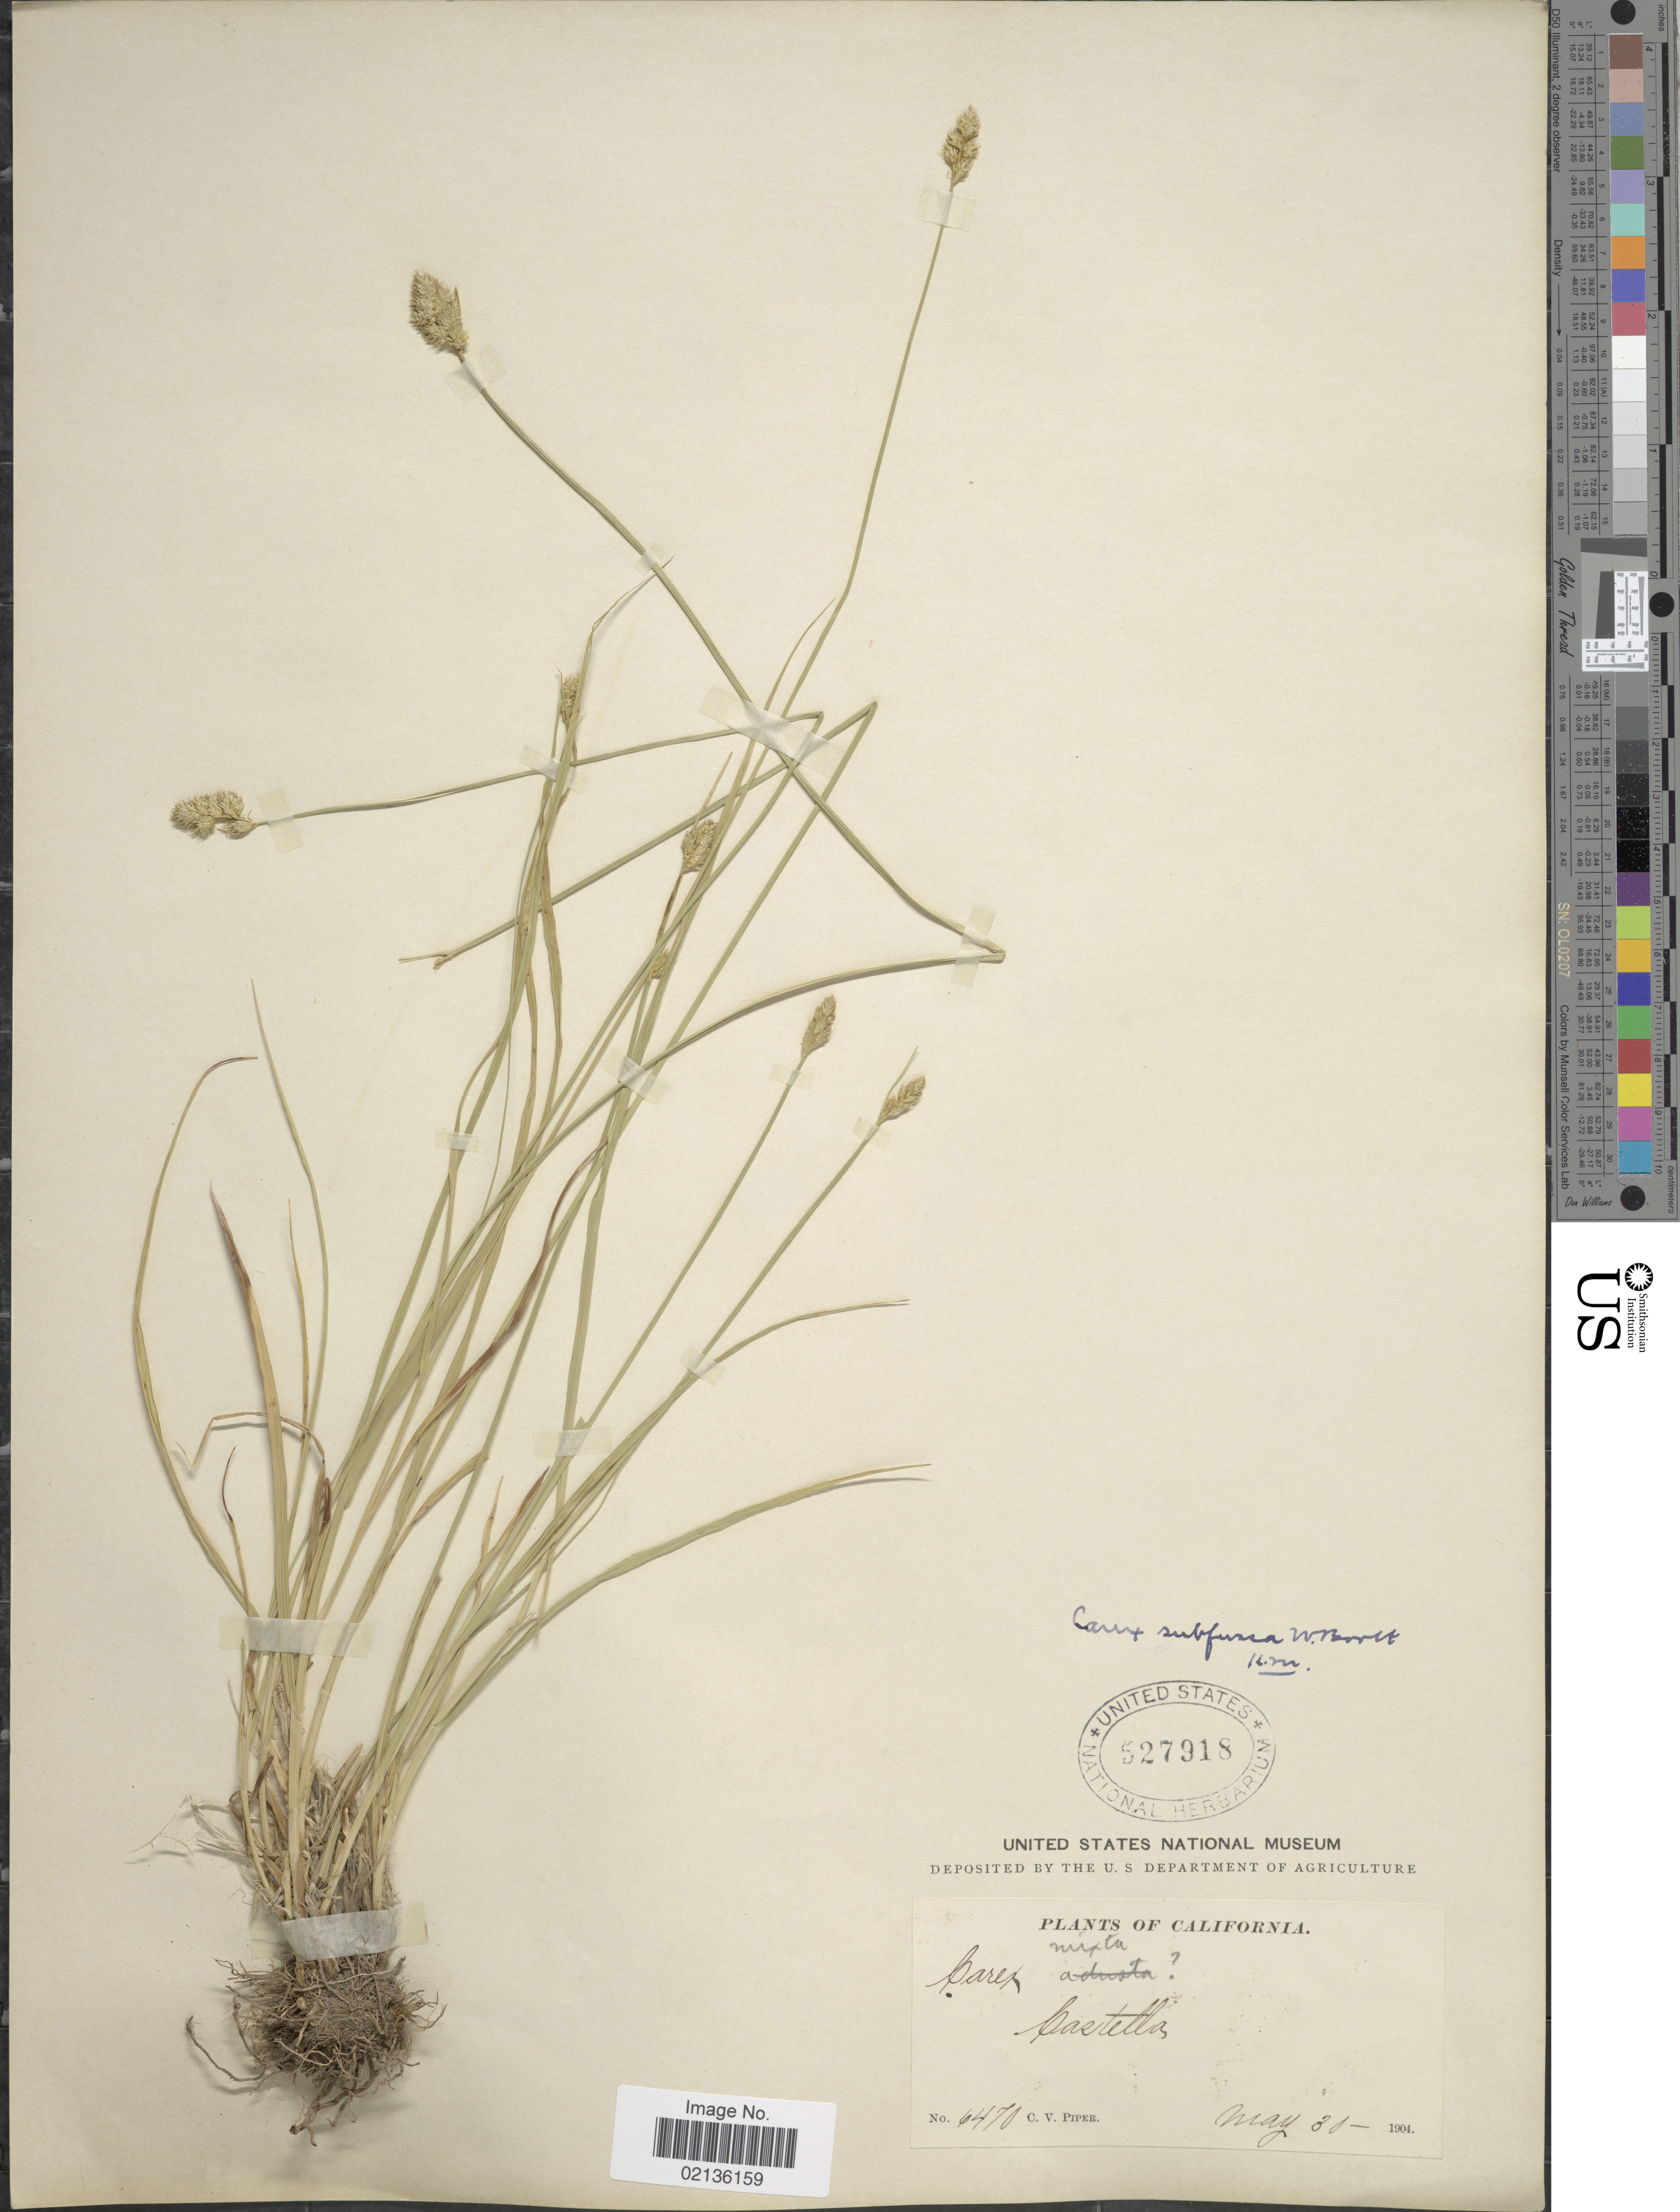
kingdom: Plantae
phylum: Tracheophyta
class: Liliopsida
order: Poales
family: Cyperaceae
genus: Carex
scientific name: Carex subfusca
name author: W. Boott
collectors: C. V. Piper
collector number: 6470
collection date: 1904-05-30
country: United States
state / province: California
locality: Castella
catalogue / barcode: US 527918